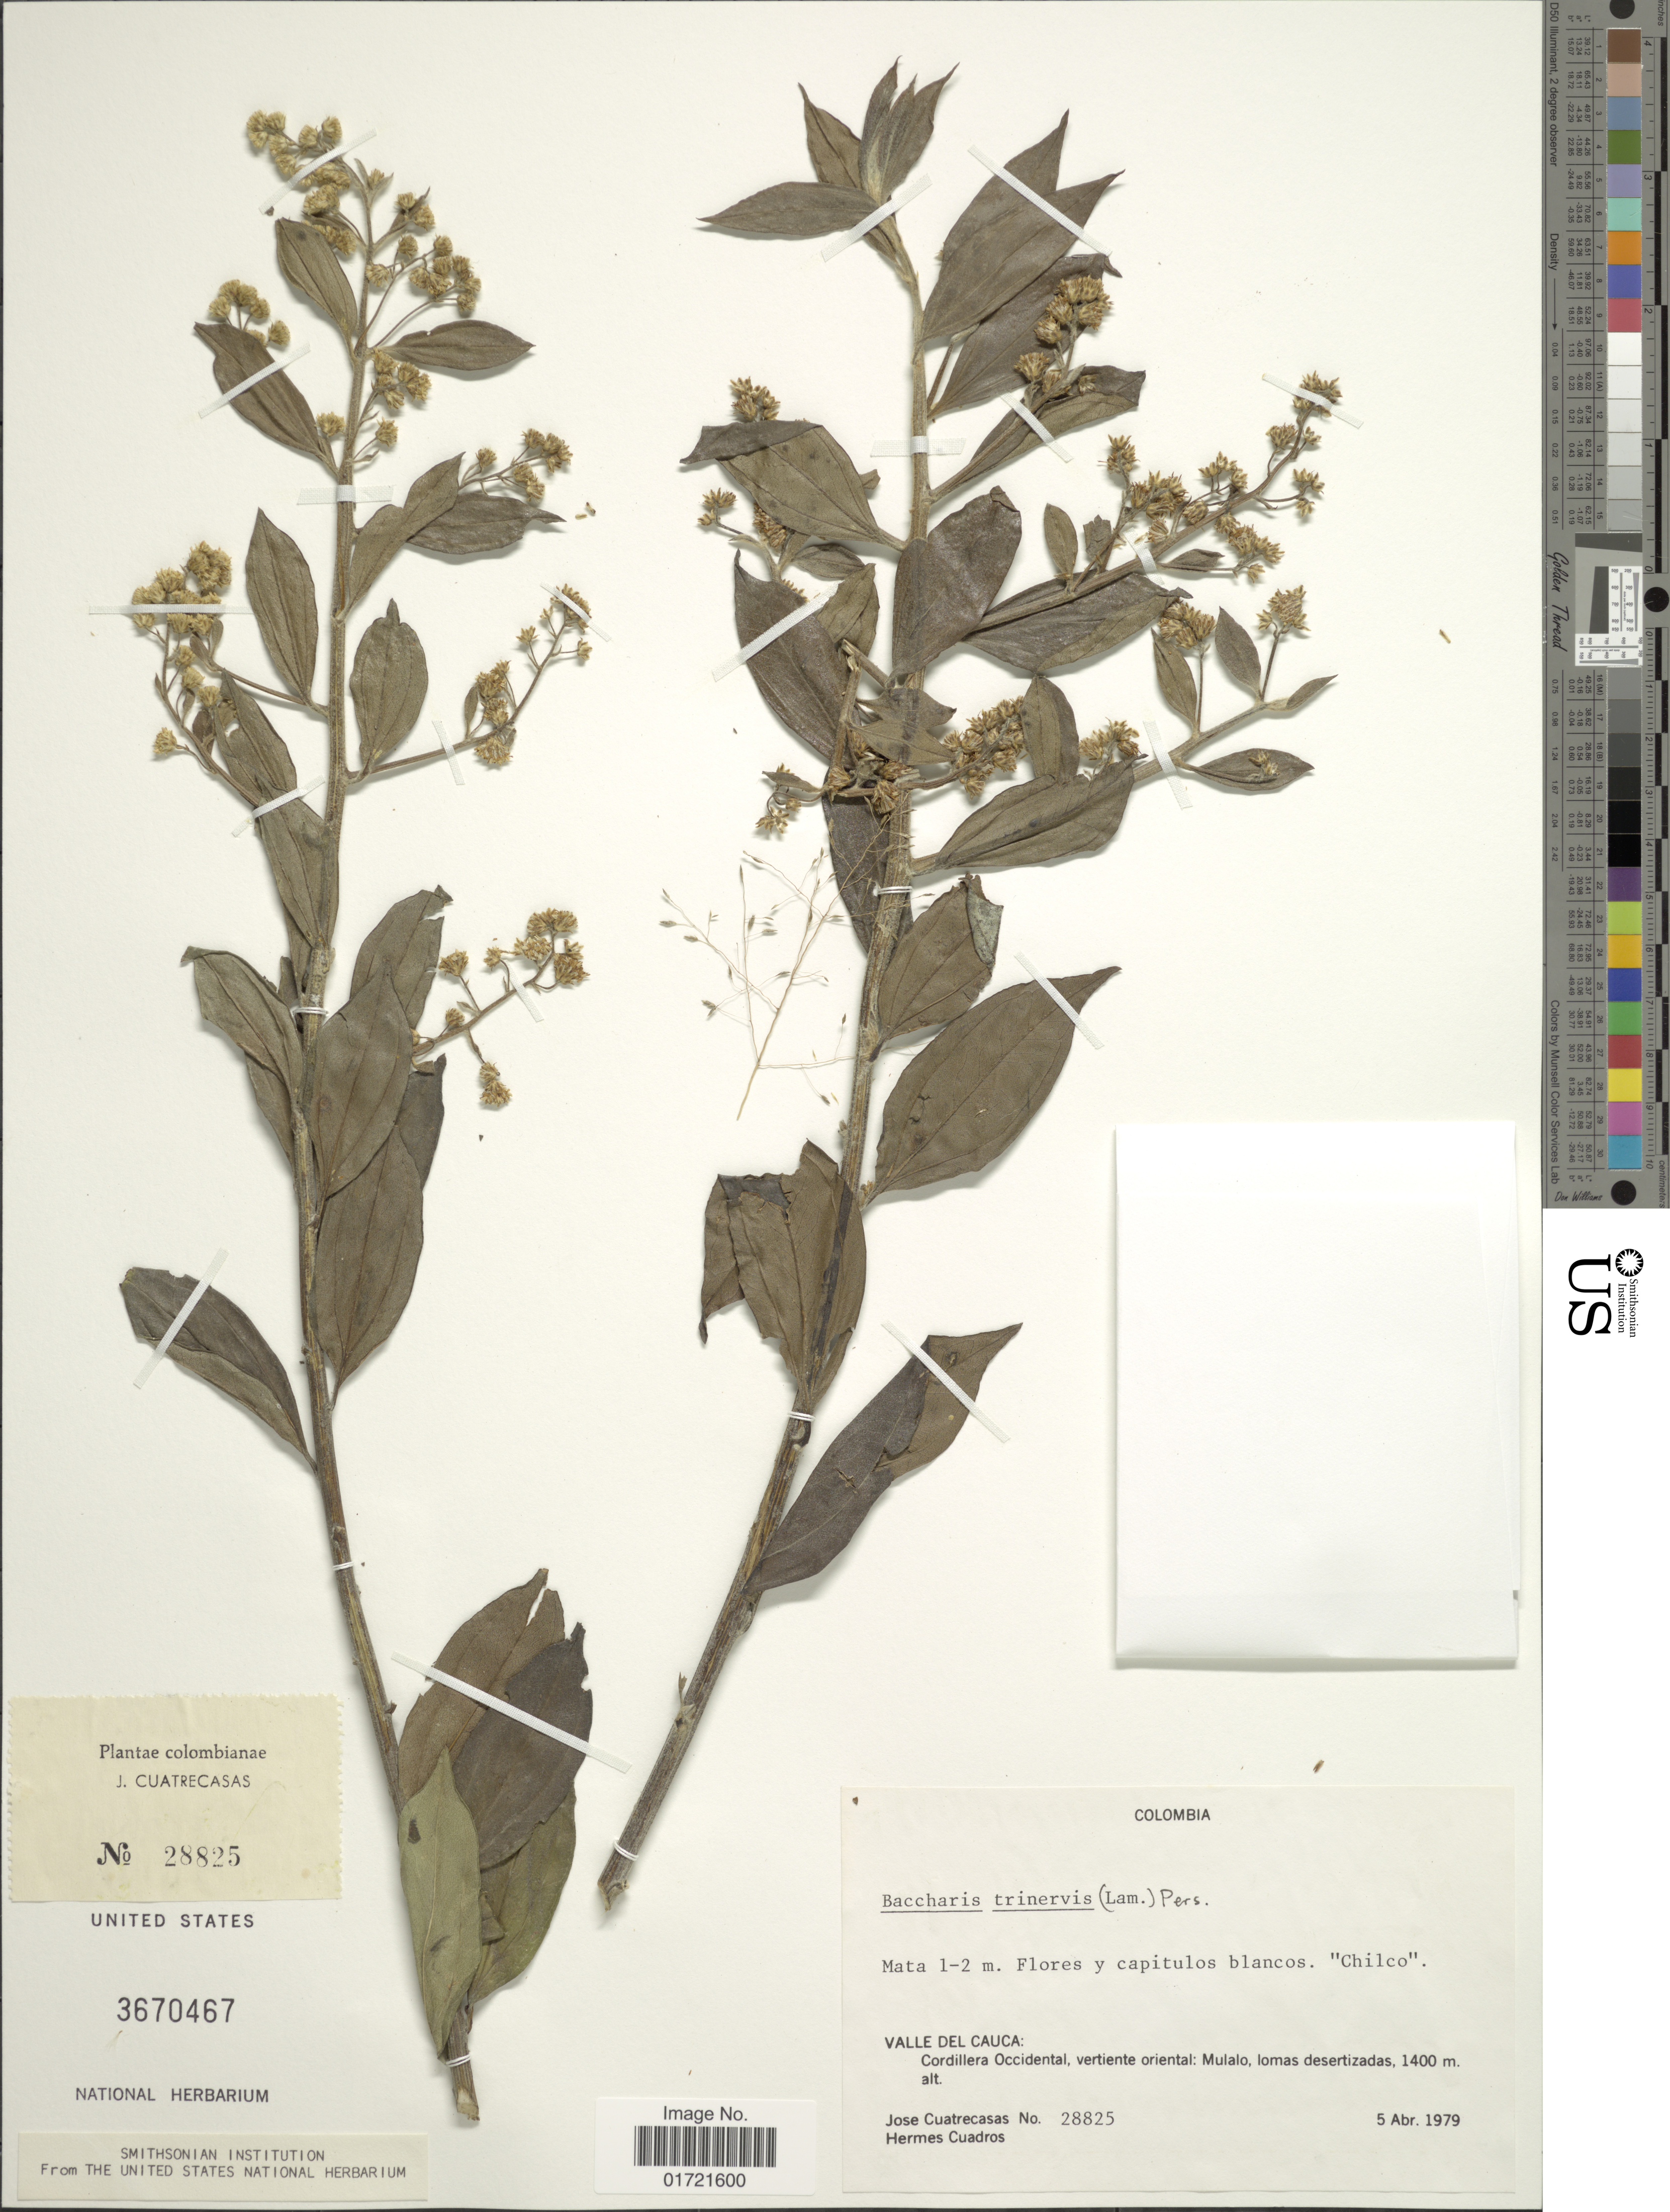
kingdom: Plantae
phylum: Tracheophyta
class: Magnoliopsida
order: Asterales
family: Asteraceae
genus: Baccharis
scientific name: Baccharis trinervis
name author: (Lam.) Pers.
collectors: J. Cuatrecasas & H. Cuadros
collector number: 28825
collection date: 1979-04-05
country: Colombia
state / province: Valle del Cauca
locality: Cordillera Occidental, vertiente oriental: Mulalo, lomas desertizadas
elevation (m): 1400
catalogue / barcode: US 3670467